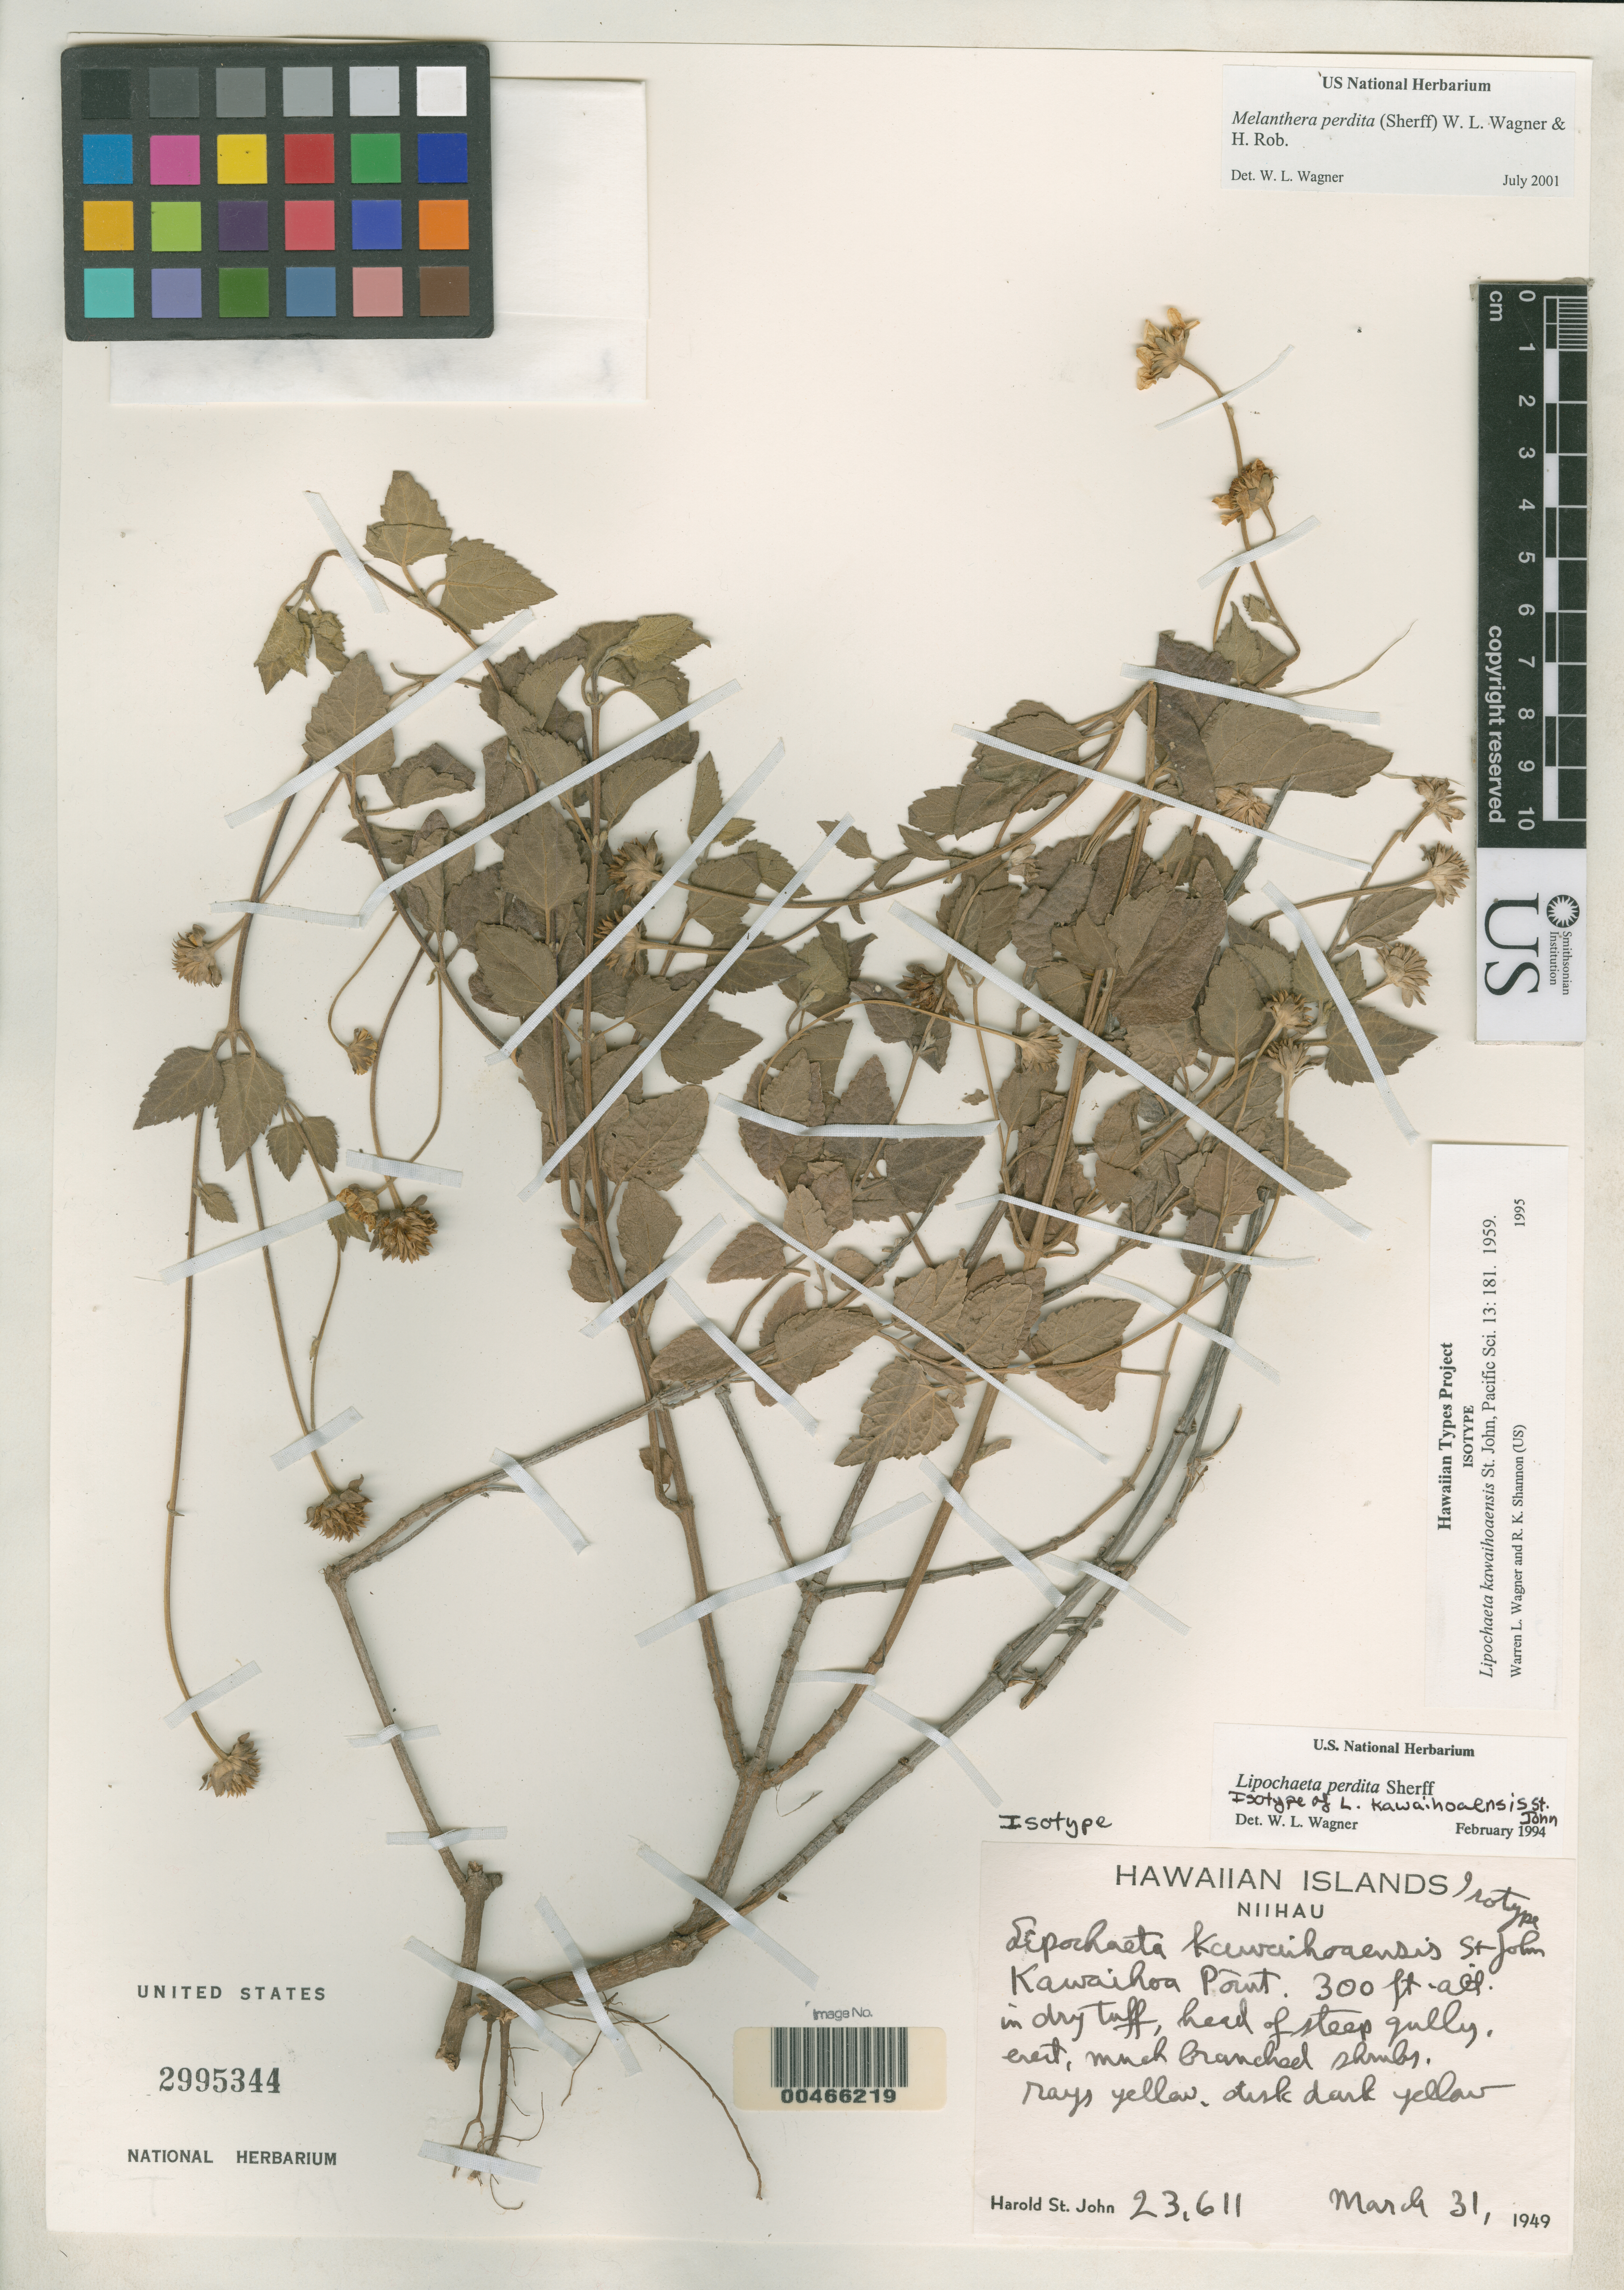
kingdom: Plantae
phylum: Tracheophyta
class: Magnoliopsida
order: Asterales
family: Asteraceae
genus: Lipochaeta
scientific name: Lipochaeta kawaihoaensis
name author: H. St. John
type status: Isotype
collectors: H. St. John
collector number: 23611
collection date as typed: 31 Mar 1949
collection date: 1949-03-31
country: United States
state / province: Hawaii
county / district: Kauai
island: Ni'ihau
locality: Kawaihoa Point.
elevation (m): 91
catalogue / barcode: US 2995344